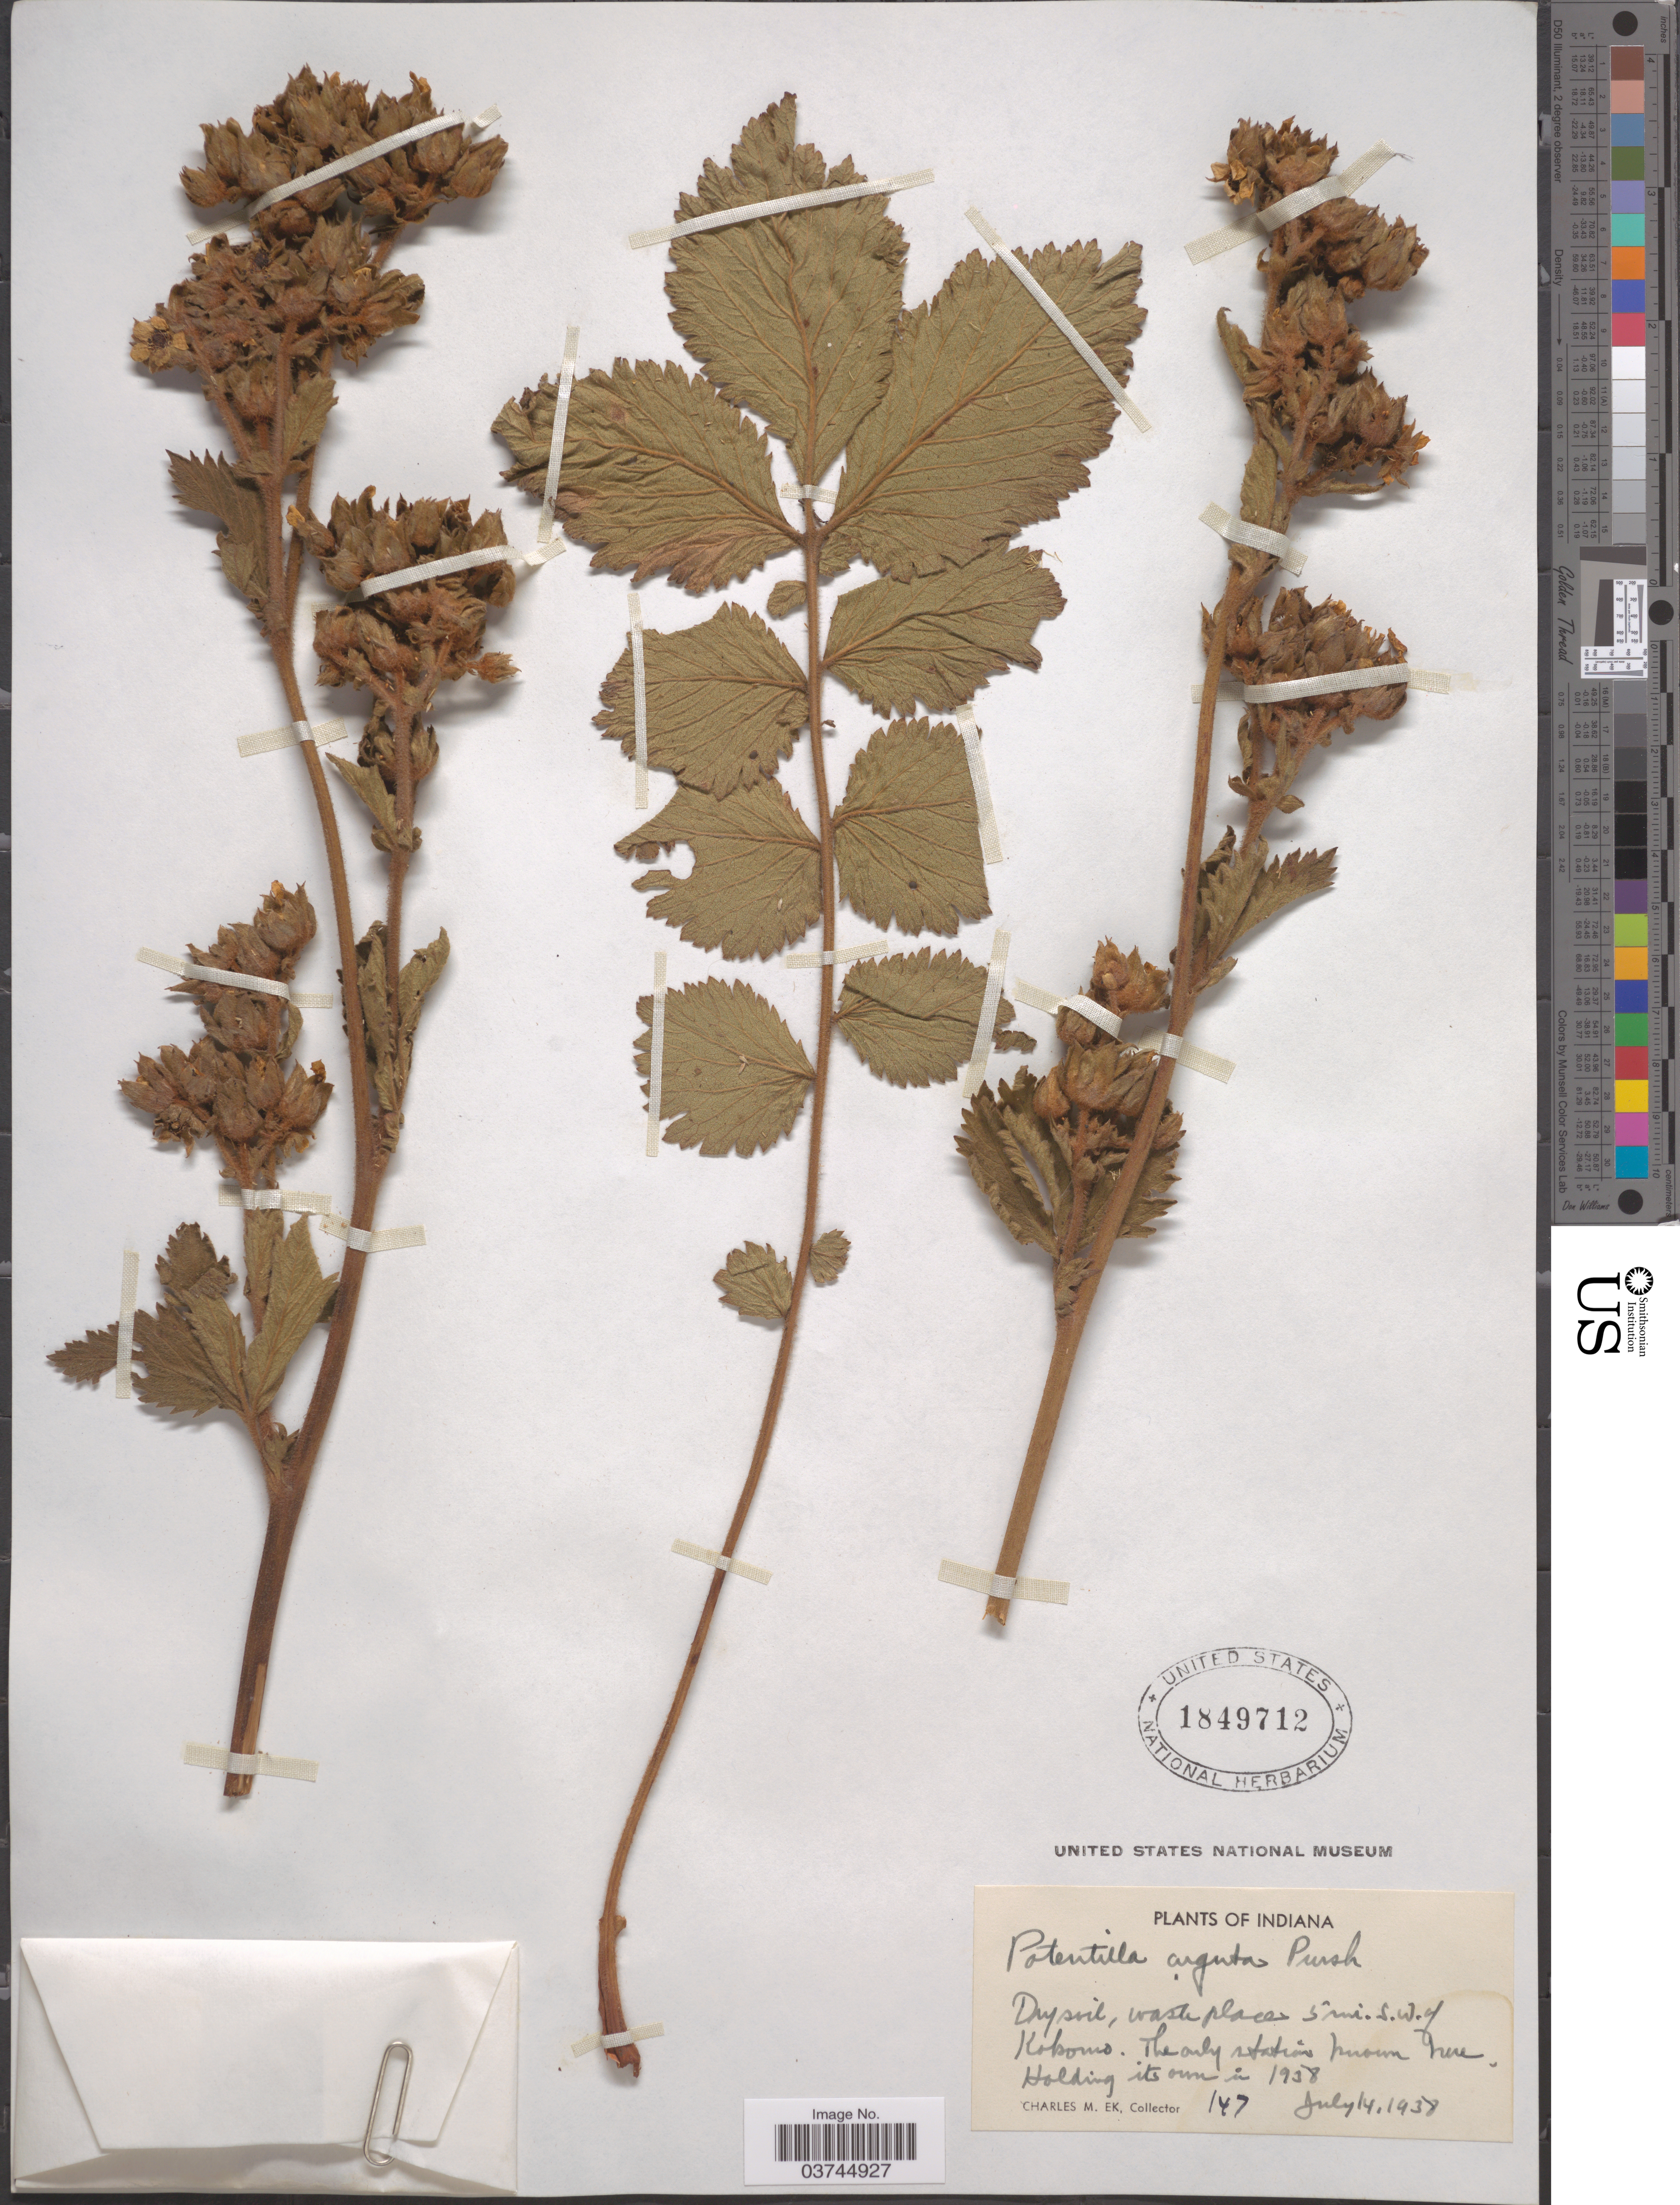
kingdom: Plantae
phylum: Tracheophyta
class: Magnoliopsida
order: Rosales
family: Rosaceae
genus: Drymocallis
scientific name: Drymocallis arguta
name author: (Pursh) Rydb.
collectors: C. Ek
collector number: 147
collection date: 1938-07-14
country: United States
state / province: Indiana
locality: Waste places 5 mi. S.W. of Kokomo.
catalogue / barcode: US 1849712